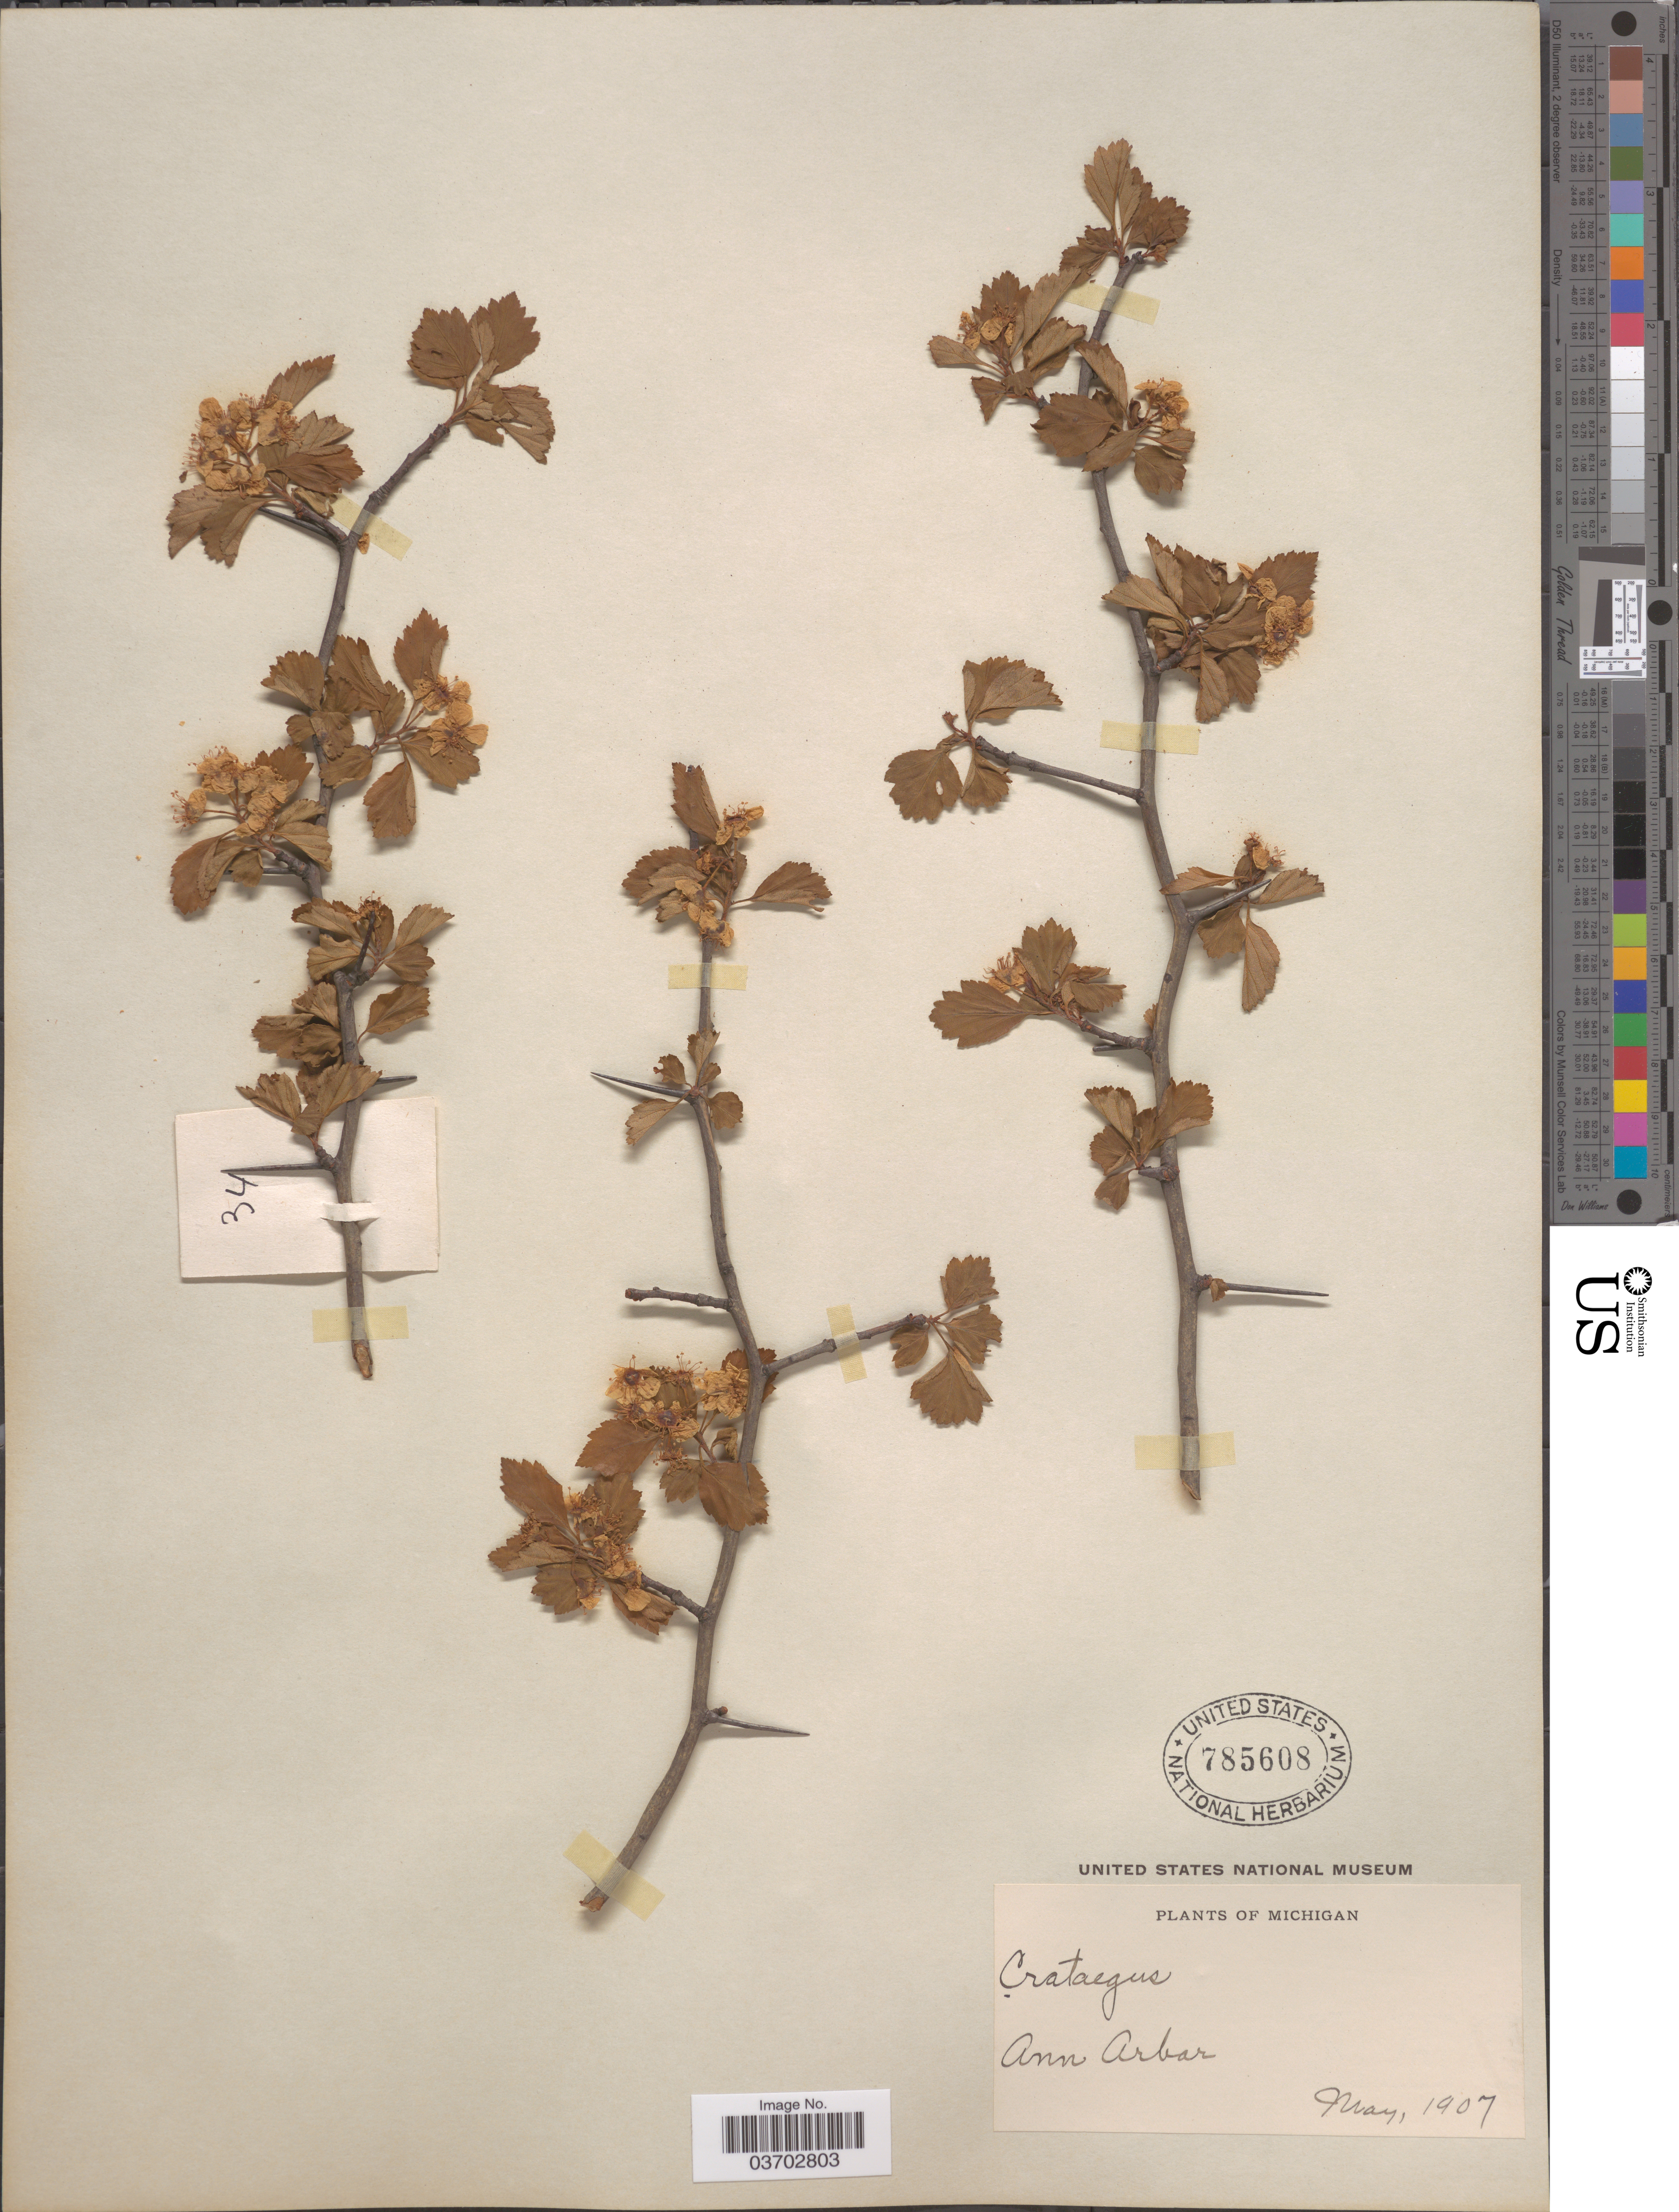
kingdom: Plantae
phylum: Tracheophyta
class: Magnoliopsida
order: Rosales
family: Rosaceae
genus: Crataegus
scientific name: Crataegus sp.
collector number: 34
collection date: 1907-05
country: United States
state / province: Michigan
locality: Ann Arbor.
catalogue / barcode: US 785608